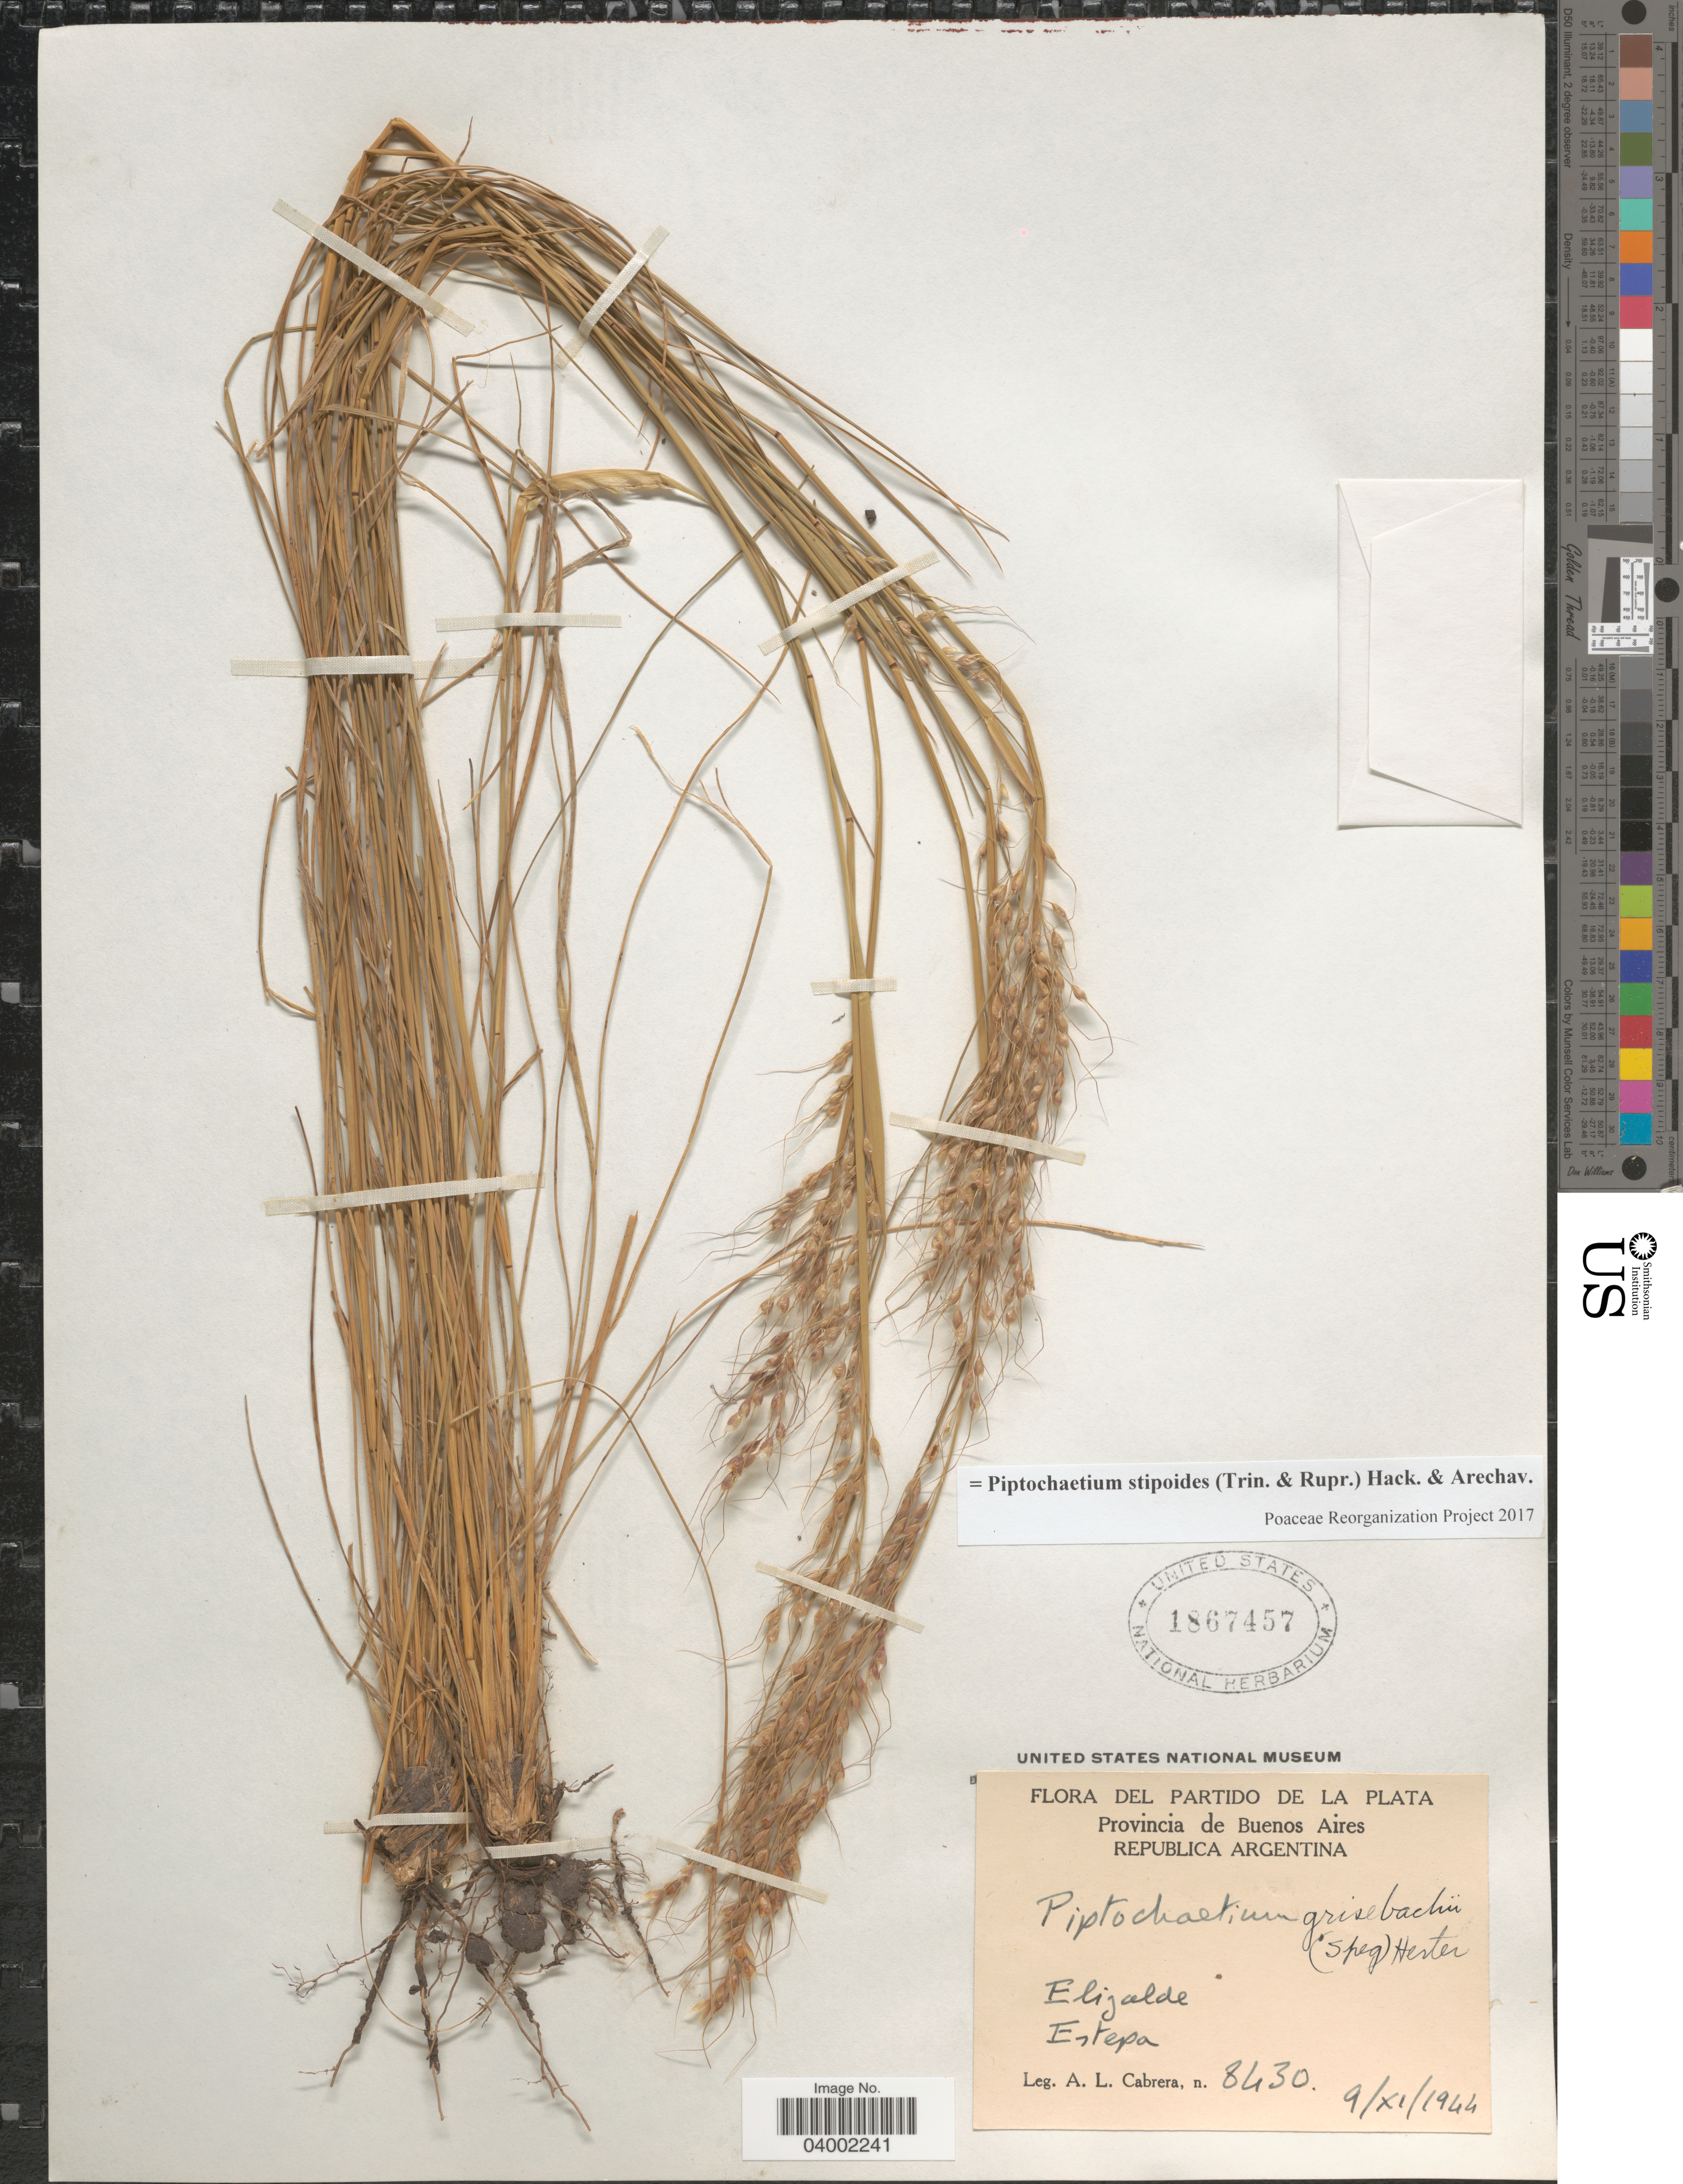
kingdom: Plantae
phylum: Tracheophyta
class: Liliopsida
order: Poales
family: Poaceae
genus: Piptochaetium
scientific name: Piptochaetium stipoides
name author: (Trin. & Rupr.) Hack. & Arechav.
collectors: A. L. Cabrera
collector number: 8430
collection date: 1944-11-09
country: Argentina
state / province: Buenos Aires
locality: Partido de La Plata. Republica Argentina. Elizalde. Estepa.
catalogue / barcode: US 1867457